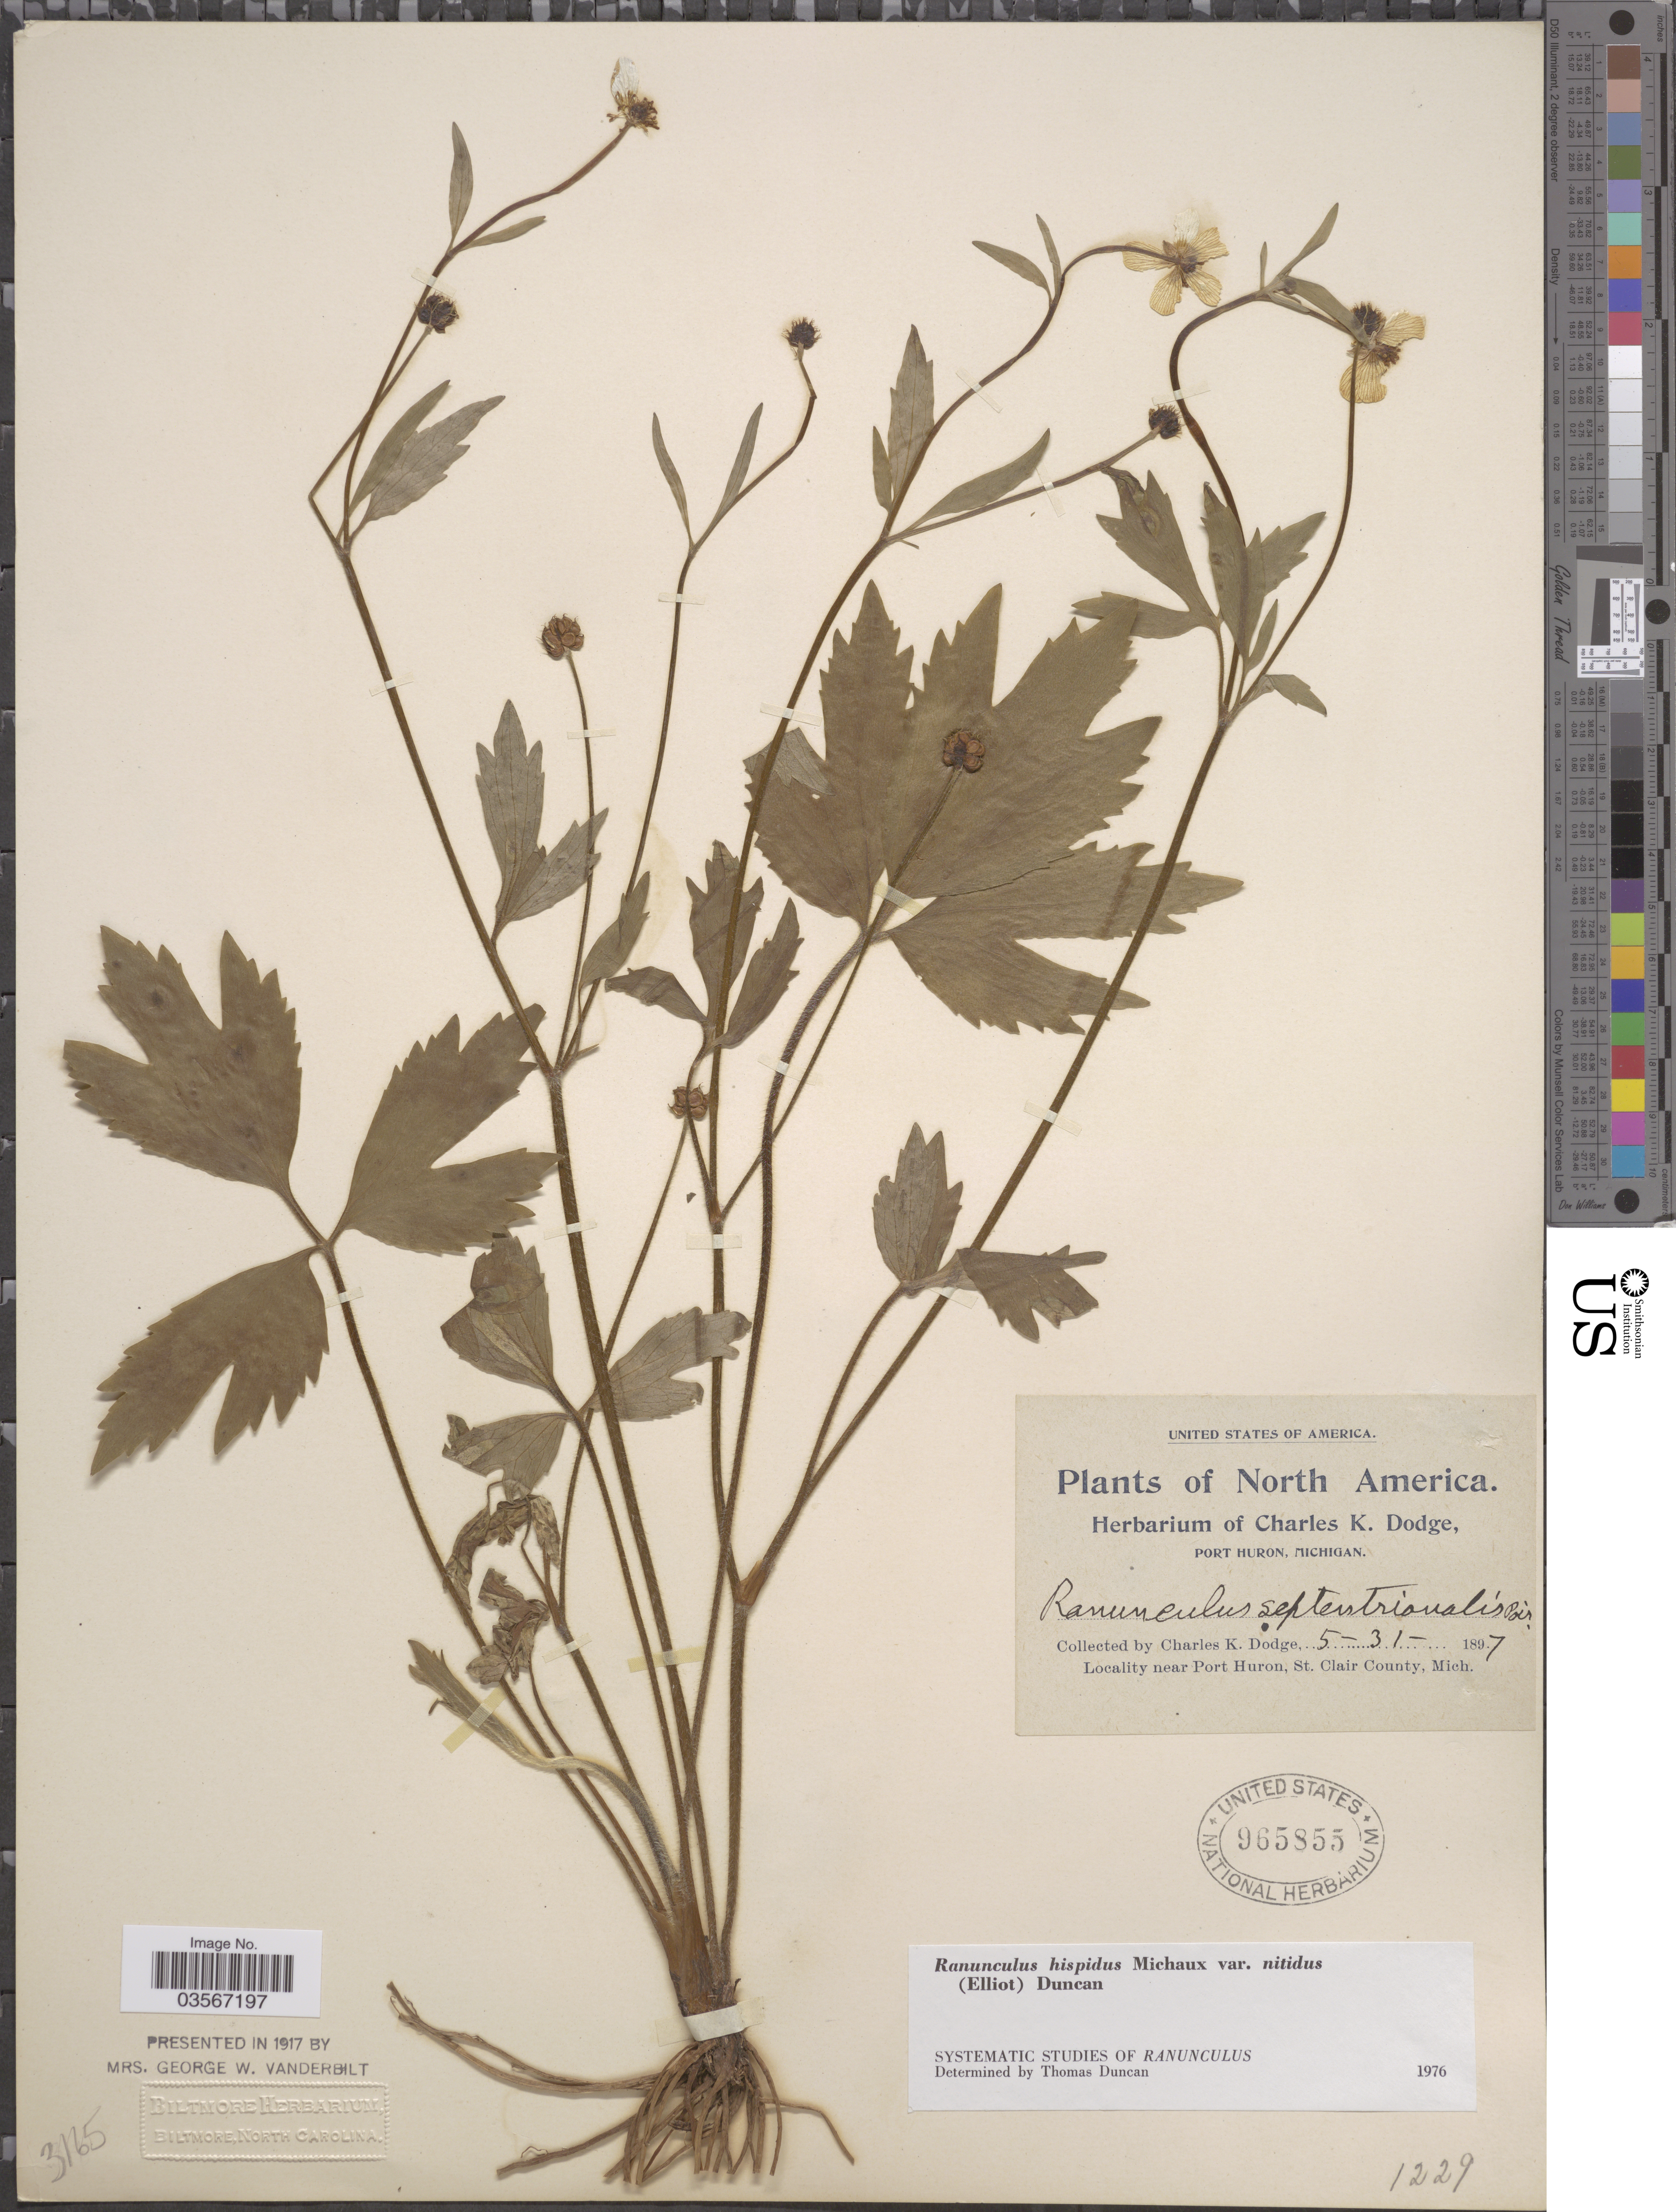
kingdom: Plantae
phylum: Tracheophyta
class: Magnoliopsida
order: Ranunculales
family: Ranunculaceae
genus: Ranunculus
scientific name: Ranunculus hispidus var. nitidus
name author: (Chapm.) T. Duncan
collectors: C. K. Dodge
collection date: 1897-05-31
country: United States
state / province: Michigan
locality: Near Port Huron, St. Clair County.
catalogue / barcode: US 965855